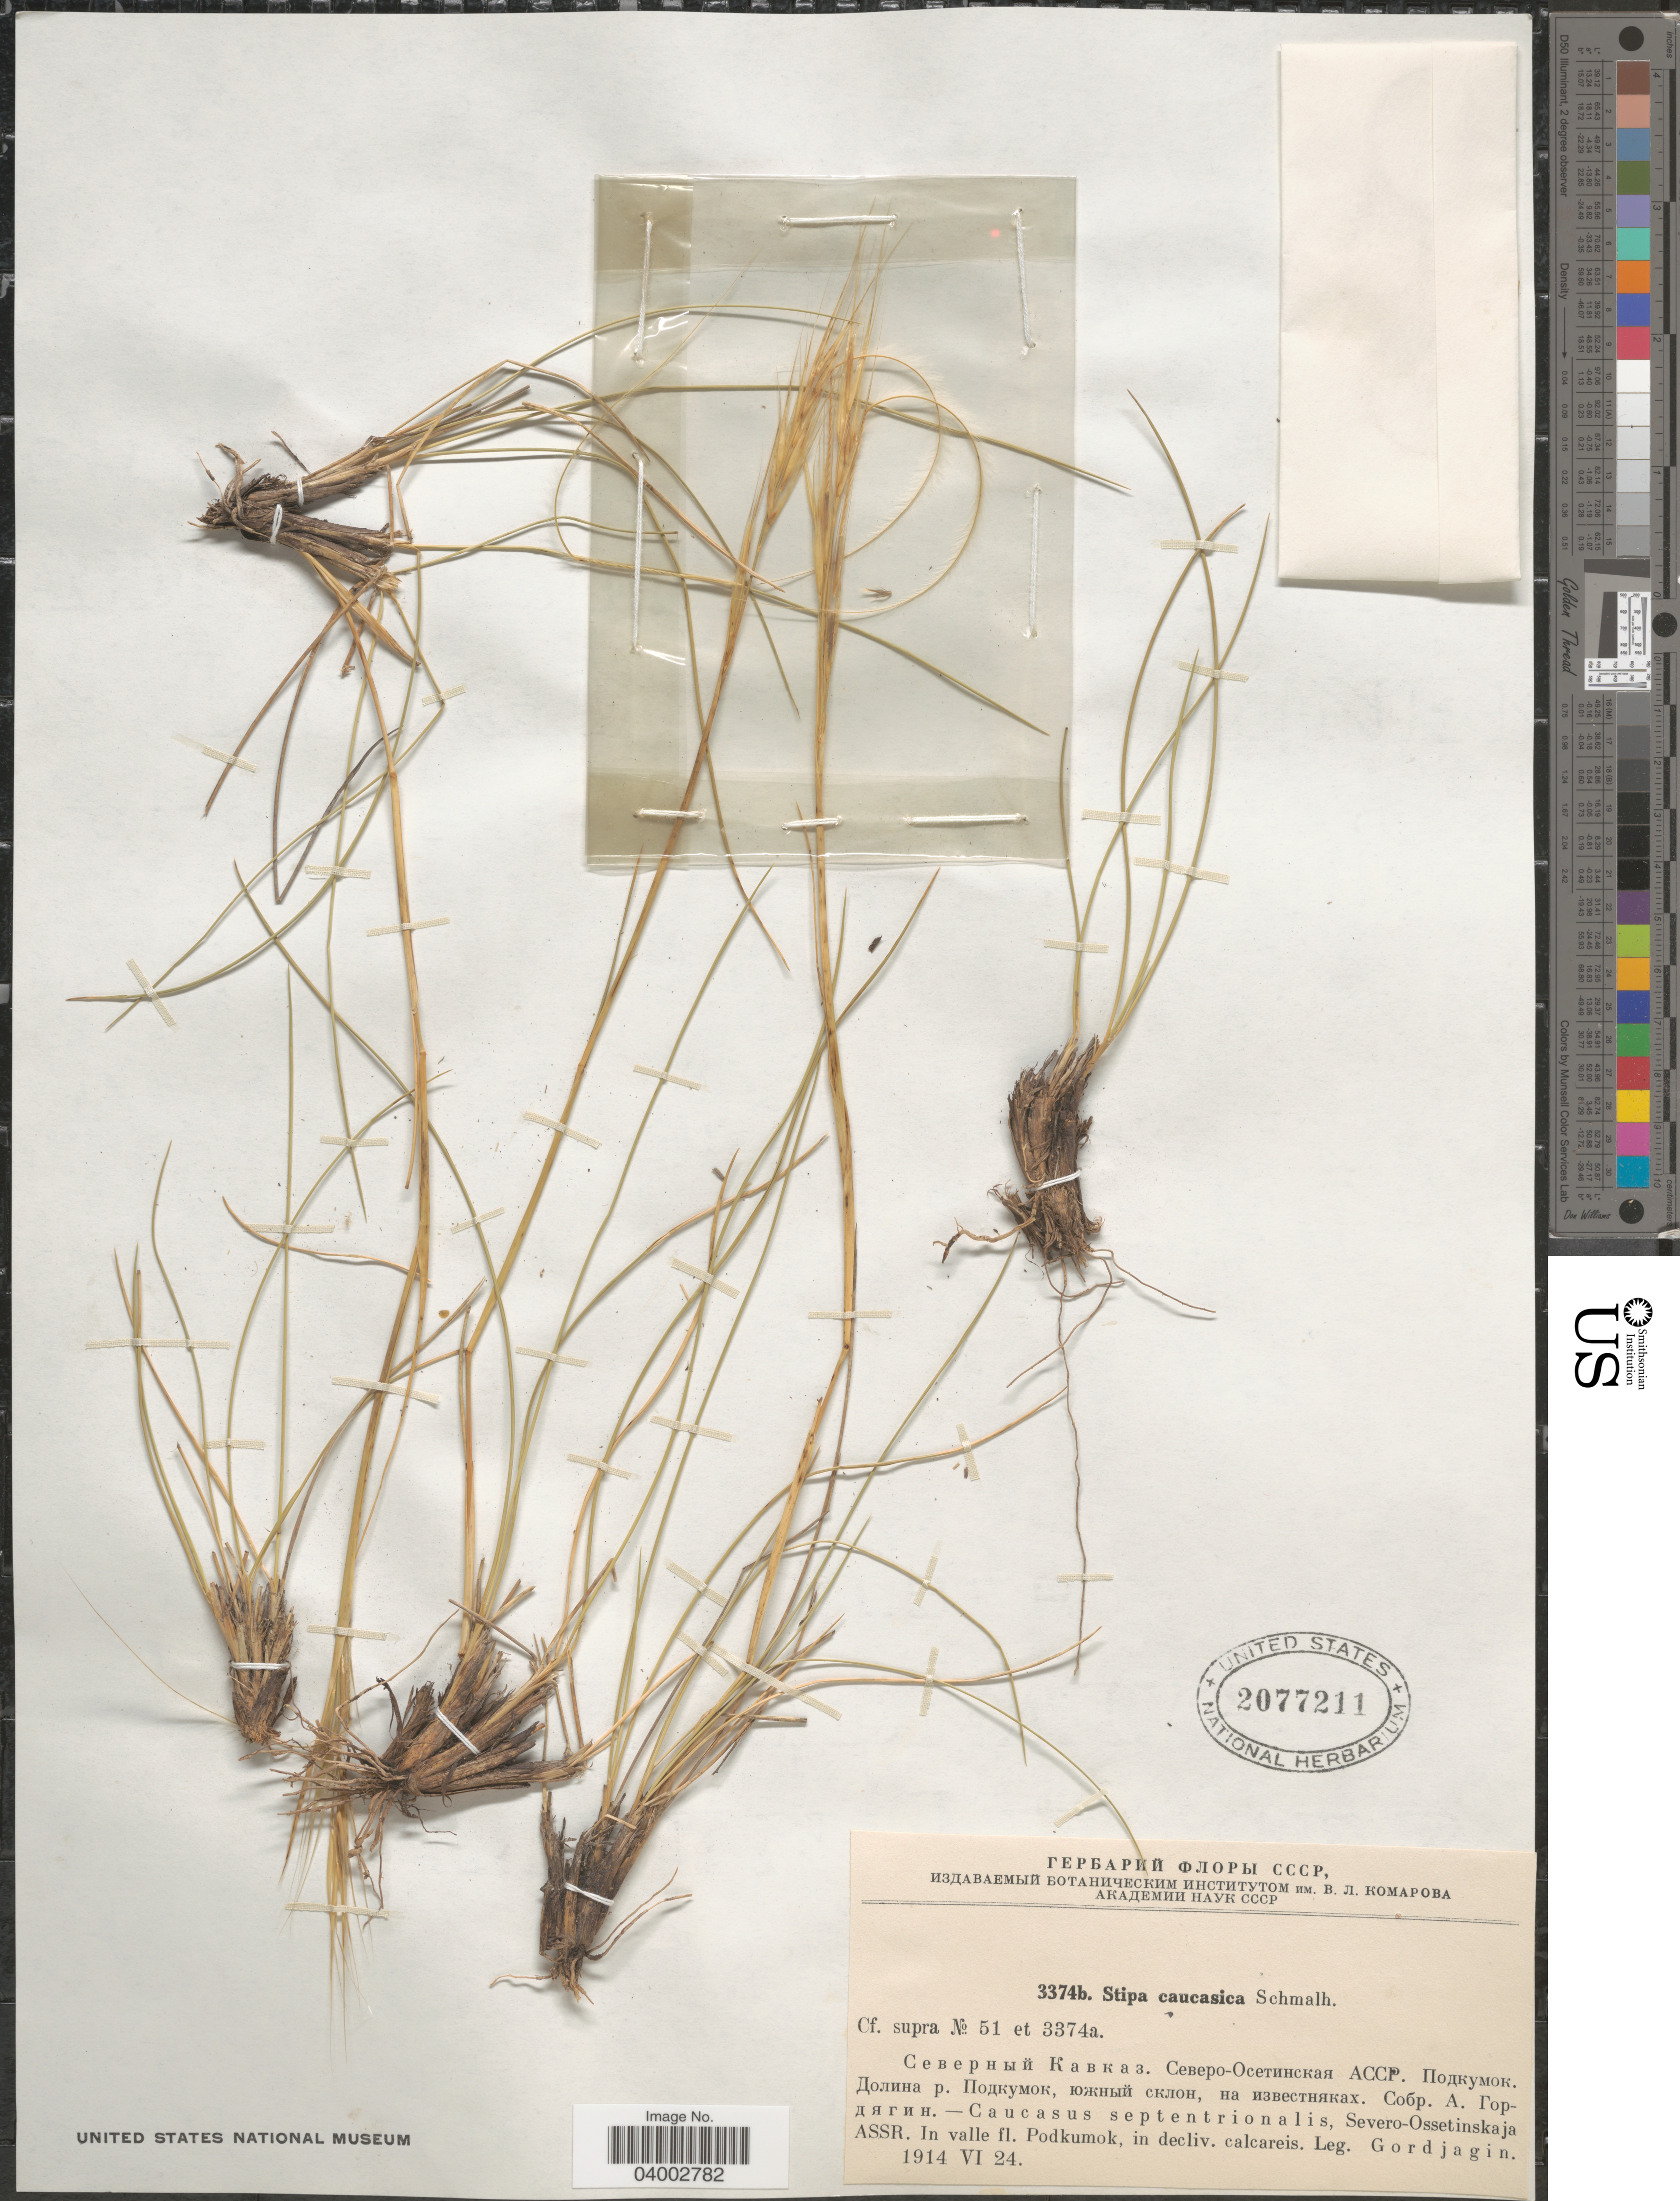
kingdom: Plantae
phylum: Tracheophyta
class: Liliopsida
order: Poales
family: Poaceae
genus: Stipa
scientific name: Stipa caucasica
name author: Schmalh.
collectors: Gordjagin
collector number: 3374b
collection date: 1914-06-24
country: Russian Federation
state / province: Severo-Osetiya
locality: Caucasus septentrionalis, Severo-Ossetinskaja ASSR. In valle fl. Podkumok, in decliv. calcareis.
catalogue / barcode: US 2077211